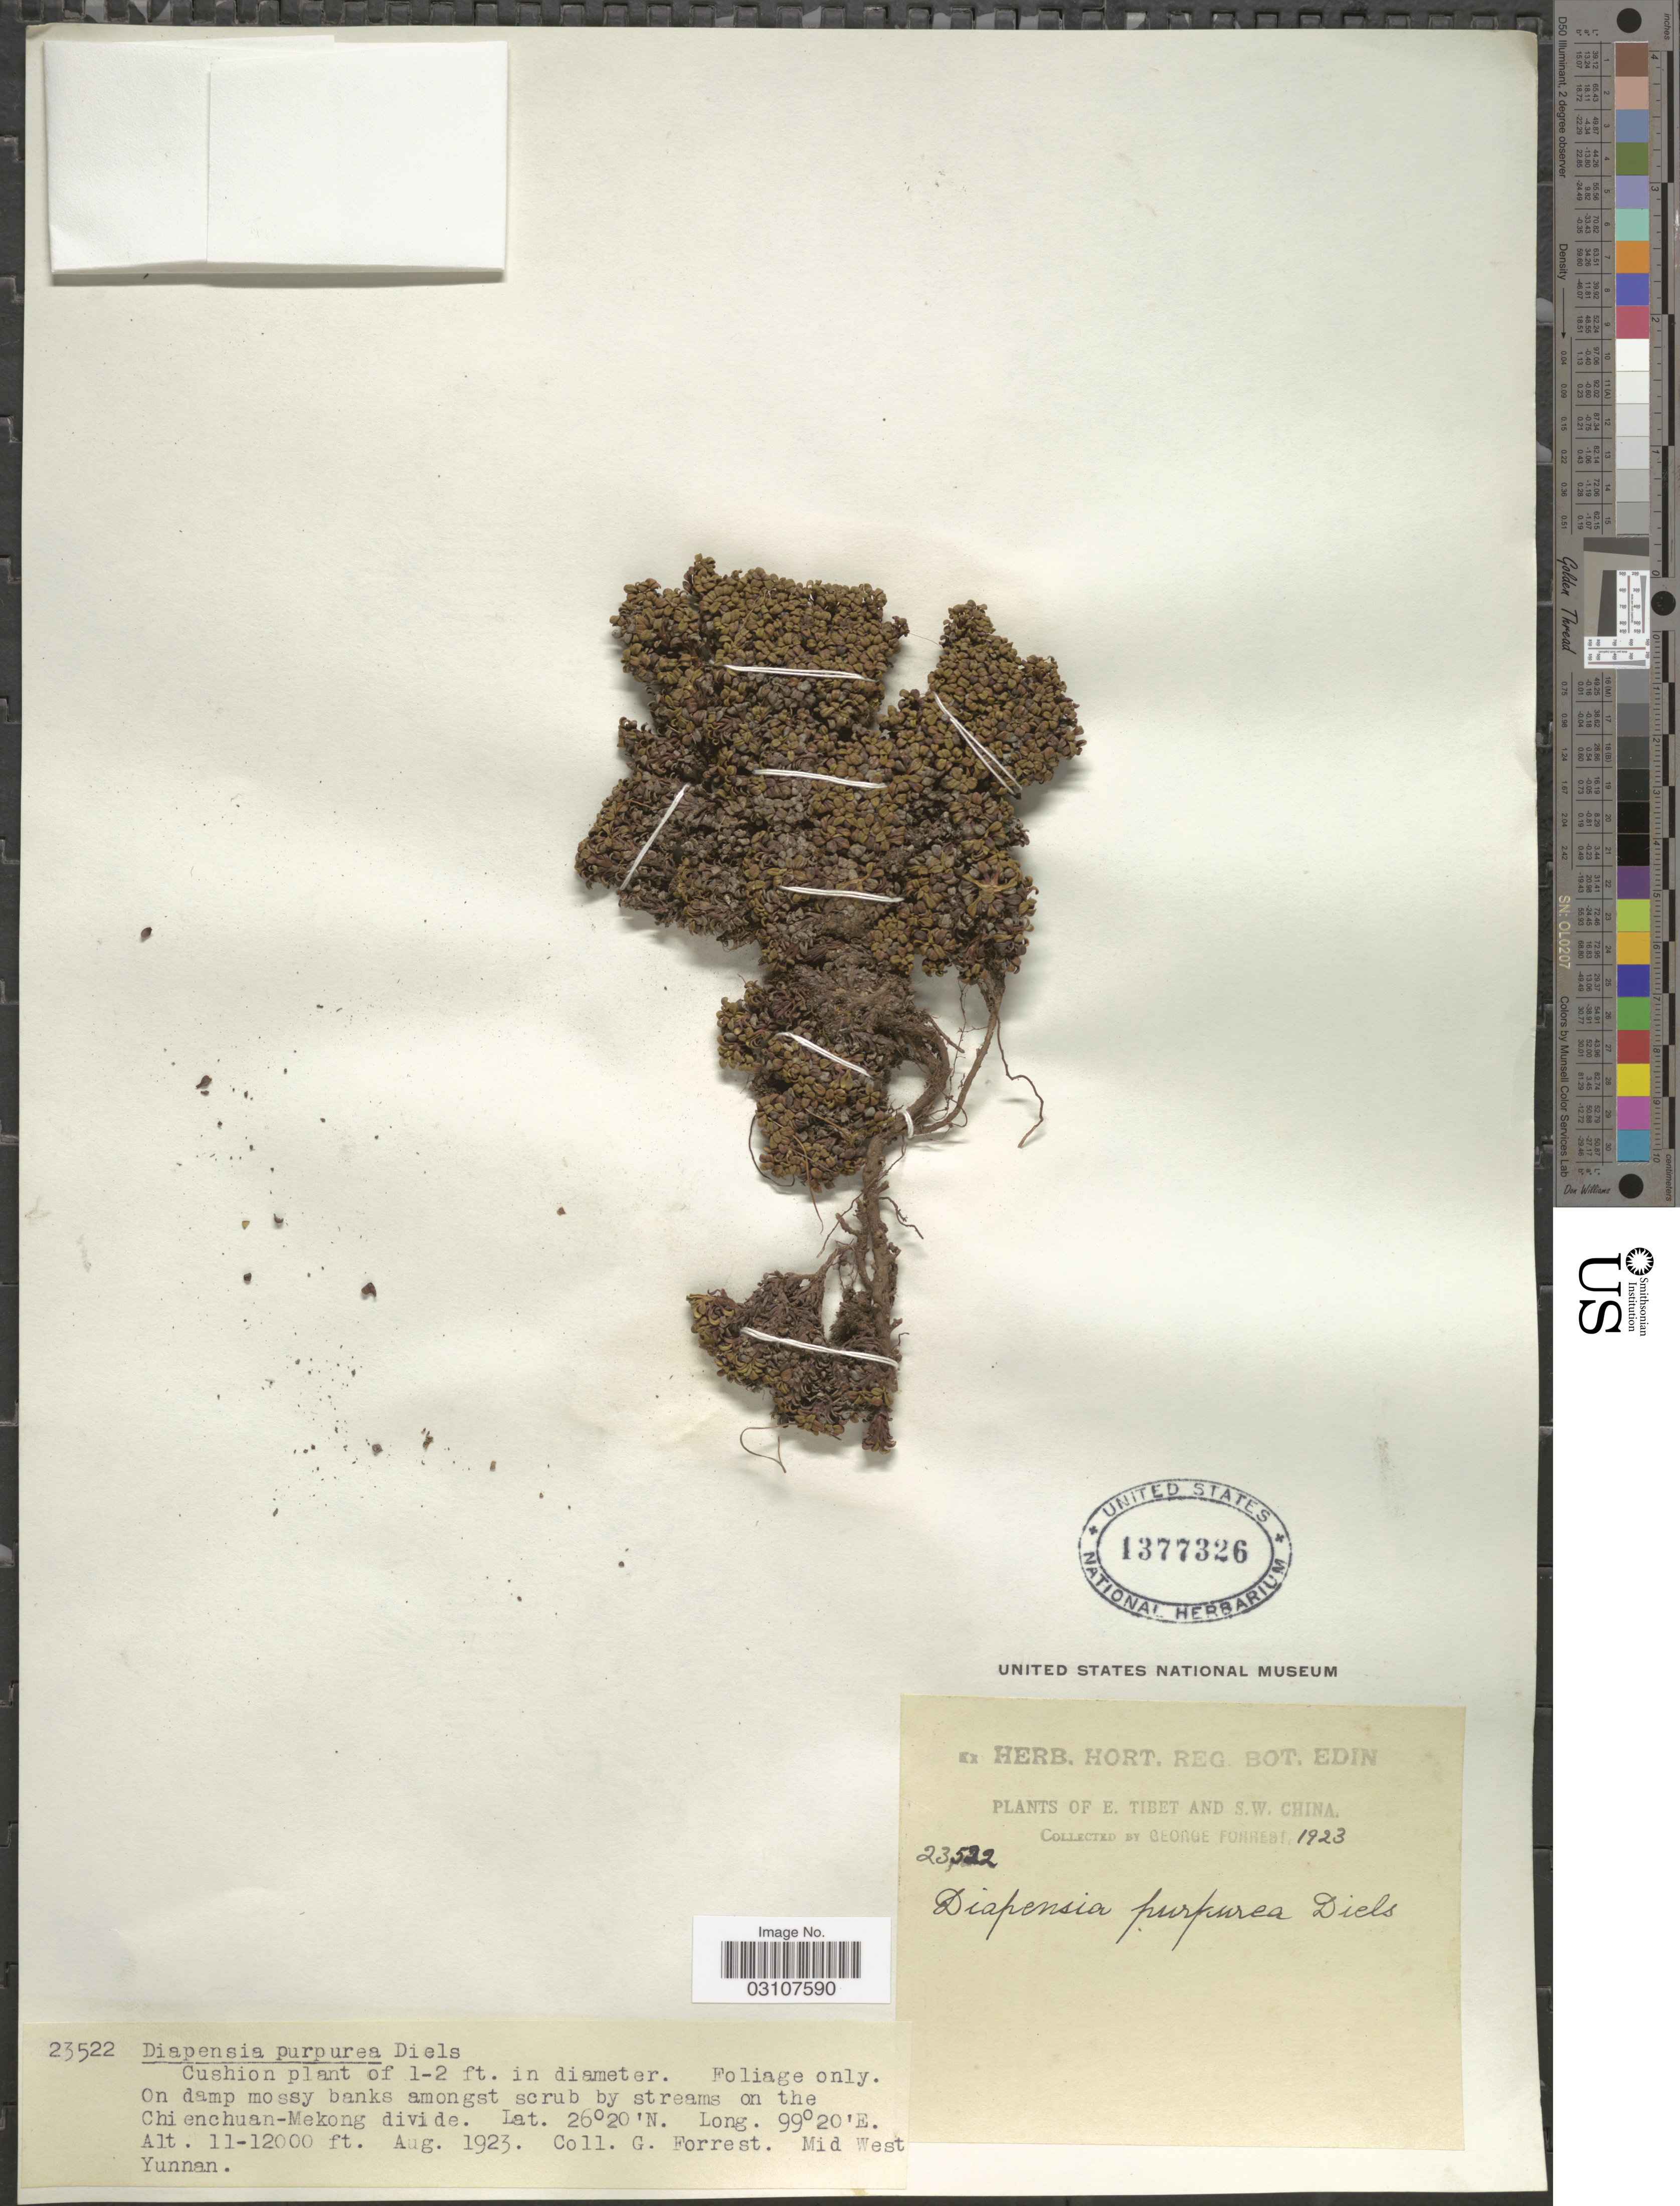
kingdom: Plantae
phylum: Tracheophyta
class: Magnoliopsida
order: Ericales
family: Diapensiaceae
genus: Diapensia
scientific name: Diapensia purpurea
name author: Diels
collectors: G. Forrest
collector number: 23522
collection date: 1923-08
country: China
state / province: Yunnan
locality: E. Tibet and S.W. China. On damp mossy banks amongst scrub by streams on the Chienchuan-Mekong divide. Mid West Yunnan.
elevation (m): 3353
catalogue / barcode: US 1377326